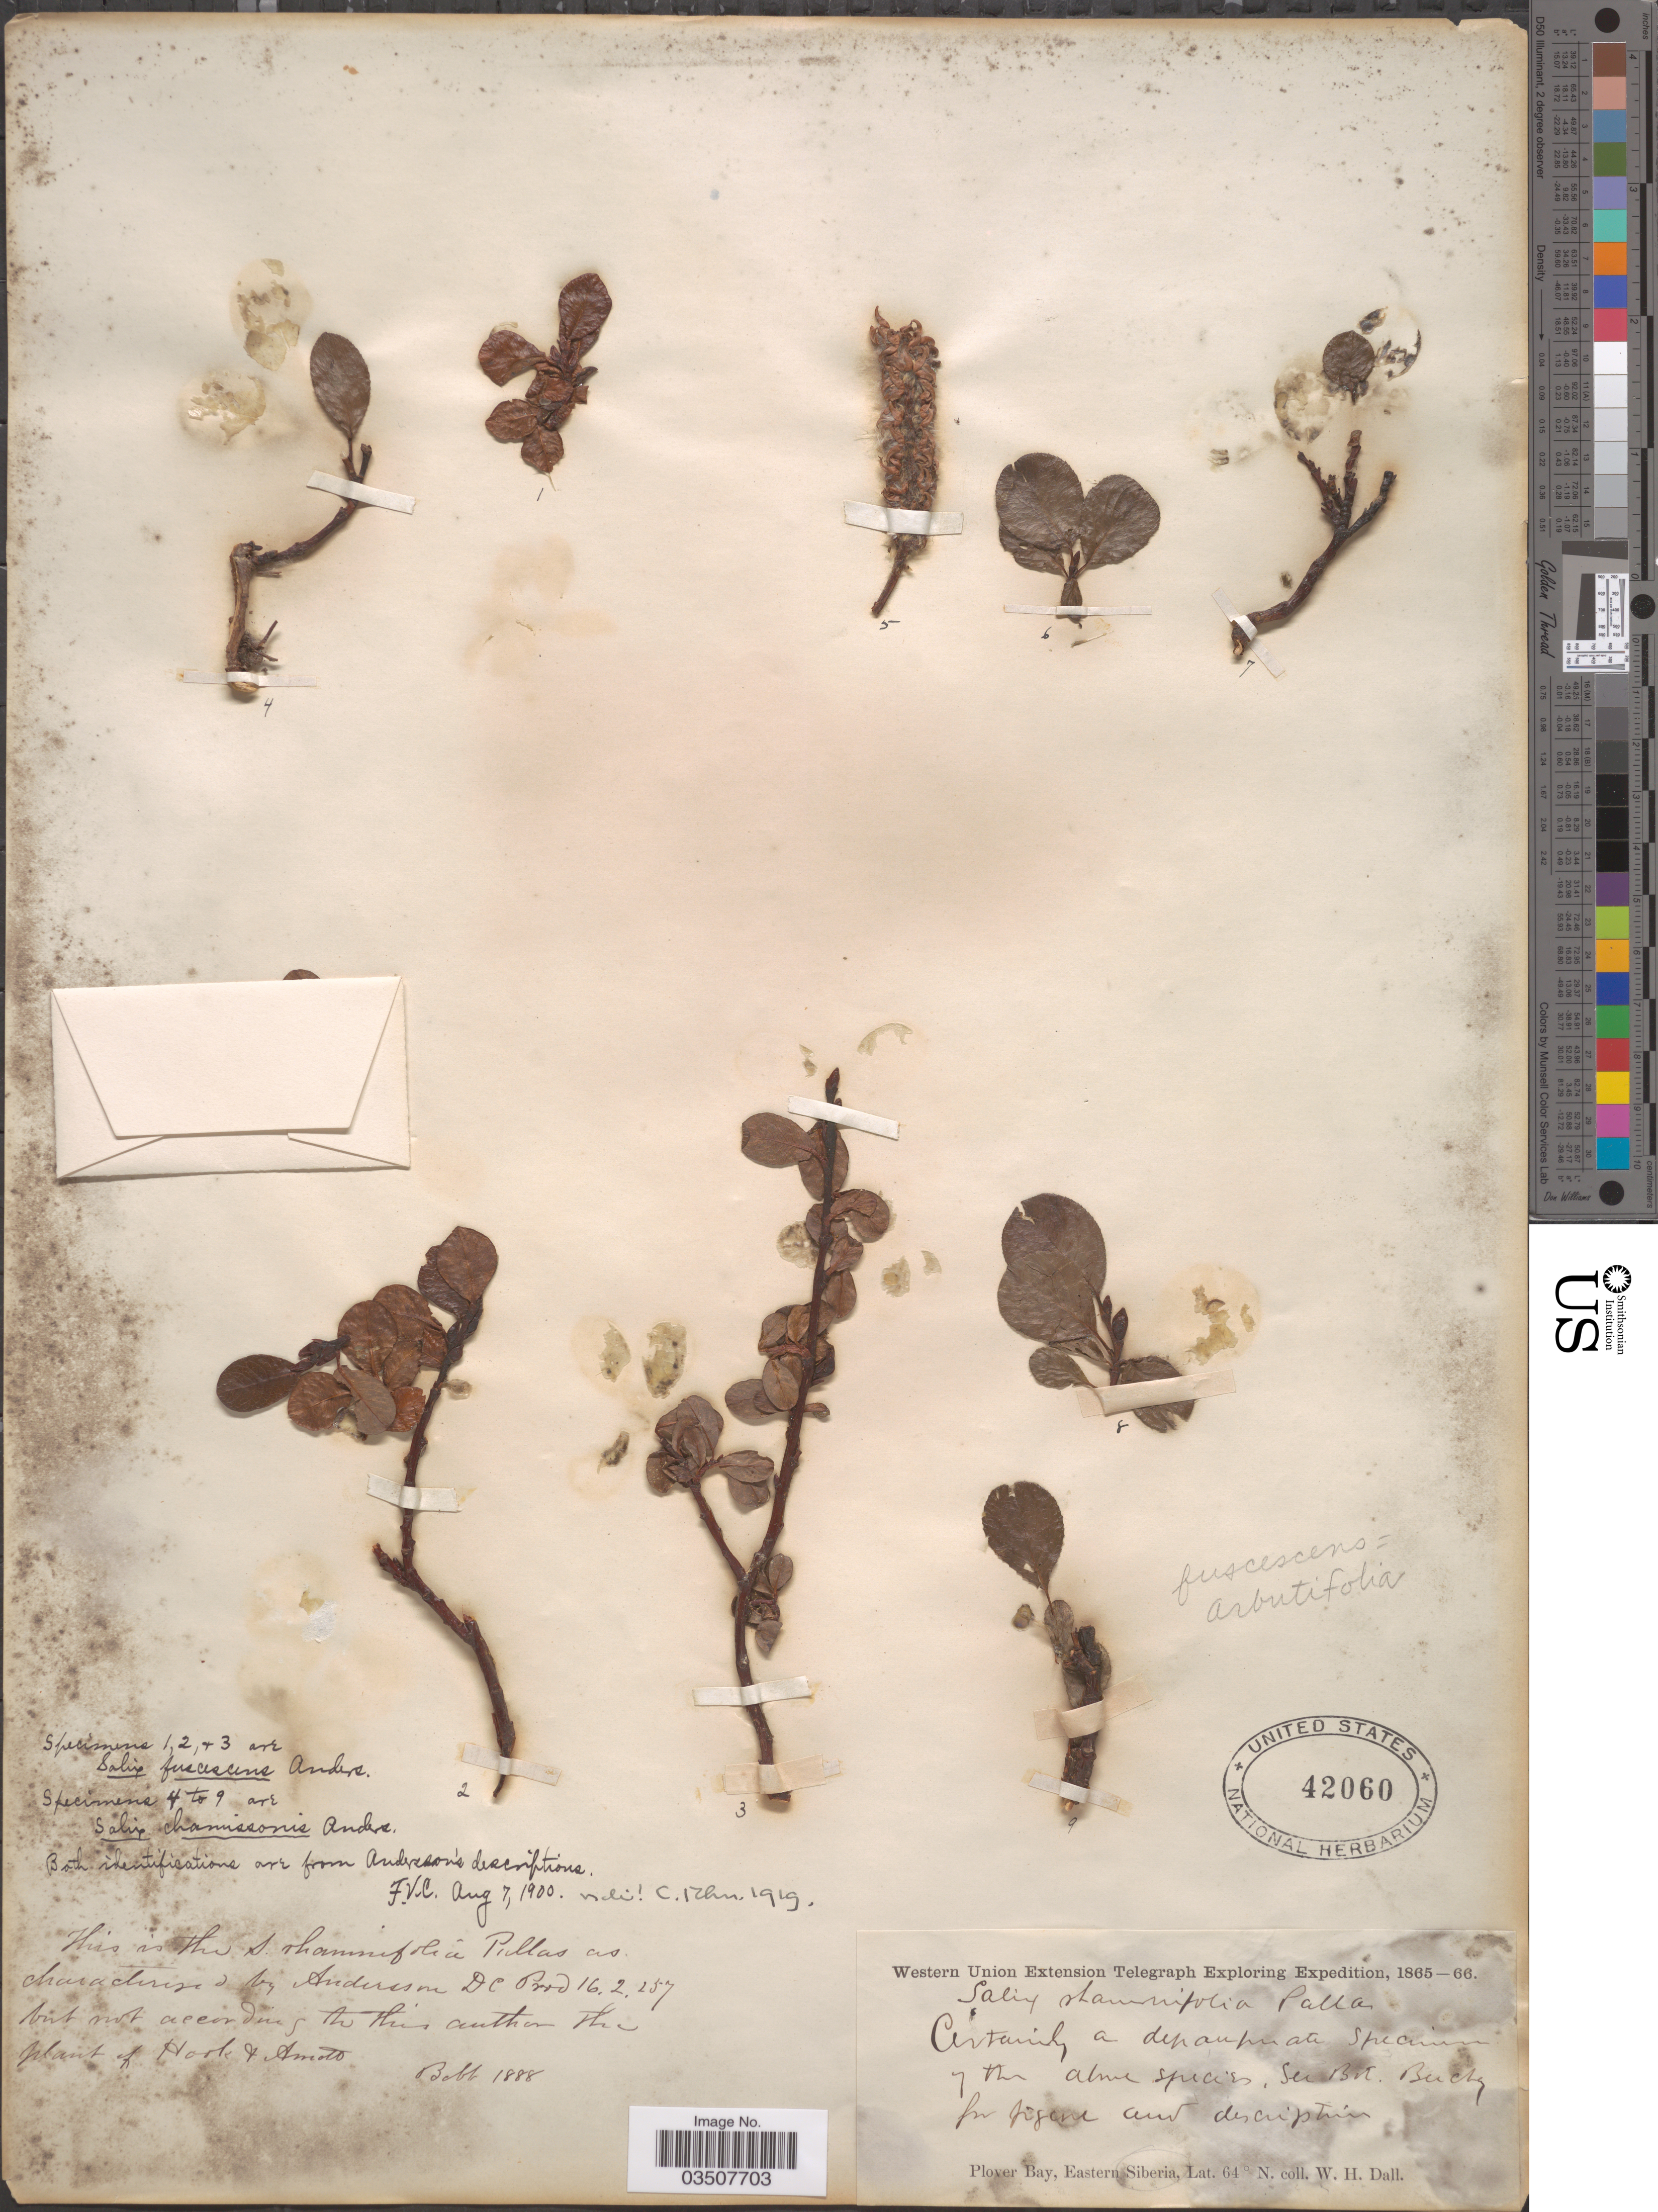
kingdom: Plantae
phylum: Tracheophyta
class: Magnoliopsida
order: Malpighiales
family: Salicaceae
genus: Salix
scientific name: Salix arbutifolia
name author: Pall.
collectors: W. Dall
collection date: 1865/1866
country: Russian Federation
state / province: Chukotka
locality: Plover Bay, Eastern Siberia.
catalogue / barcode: US 42060